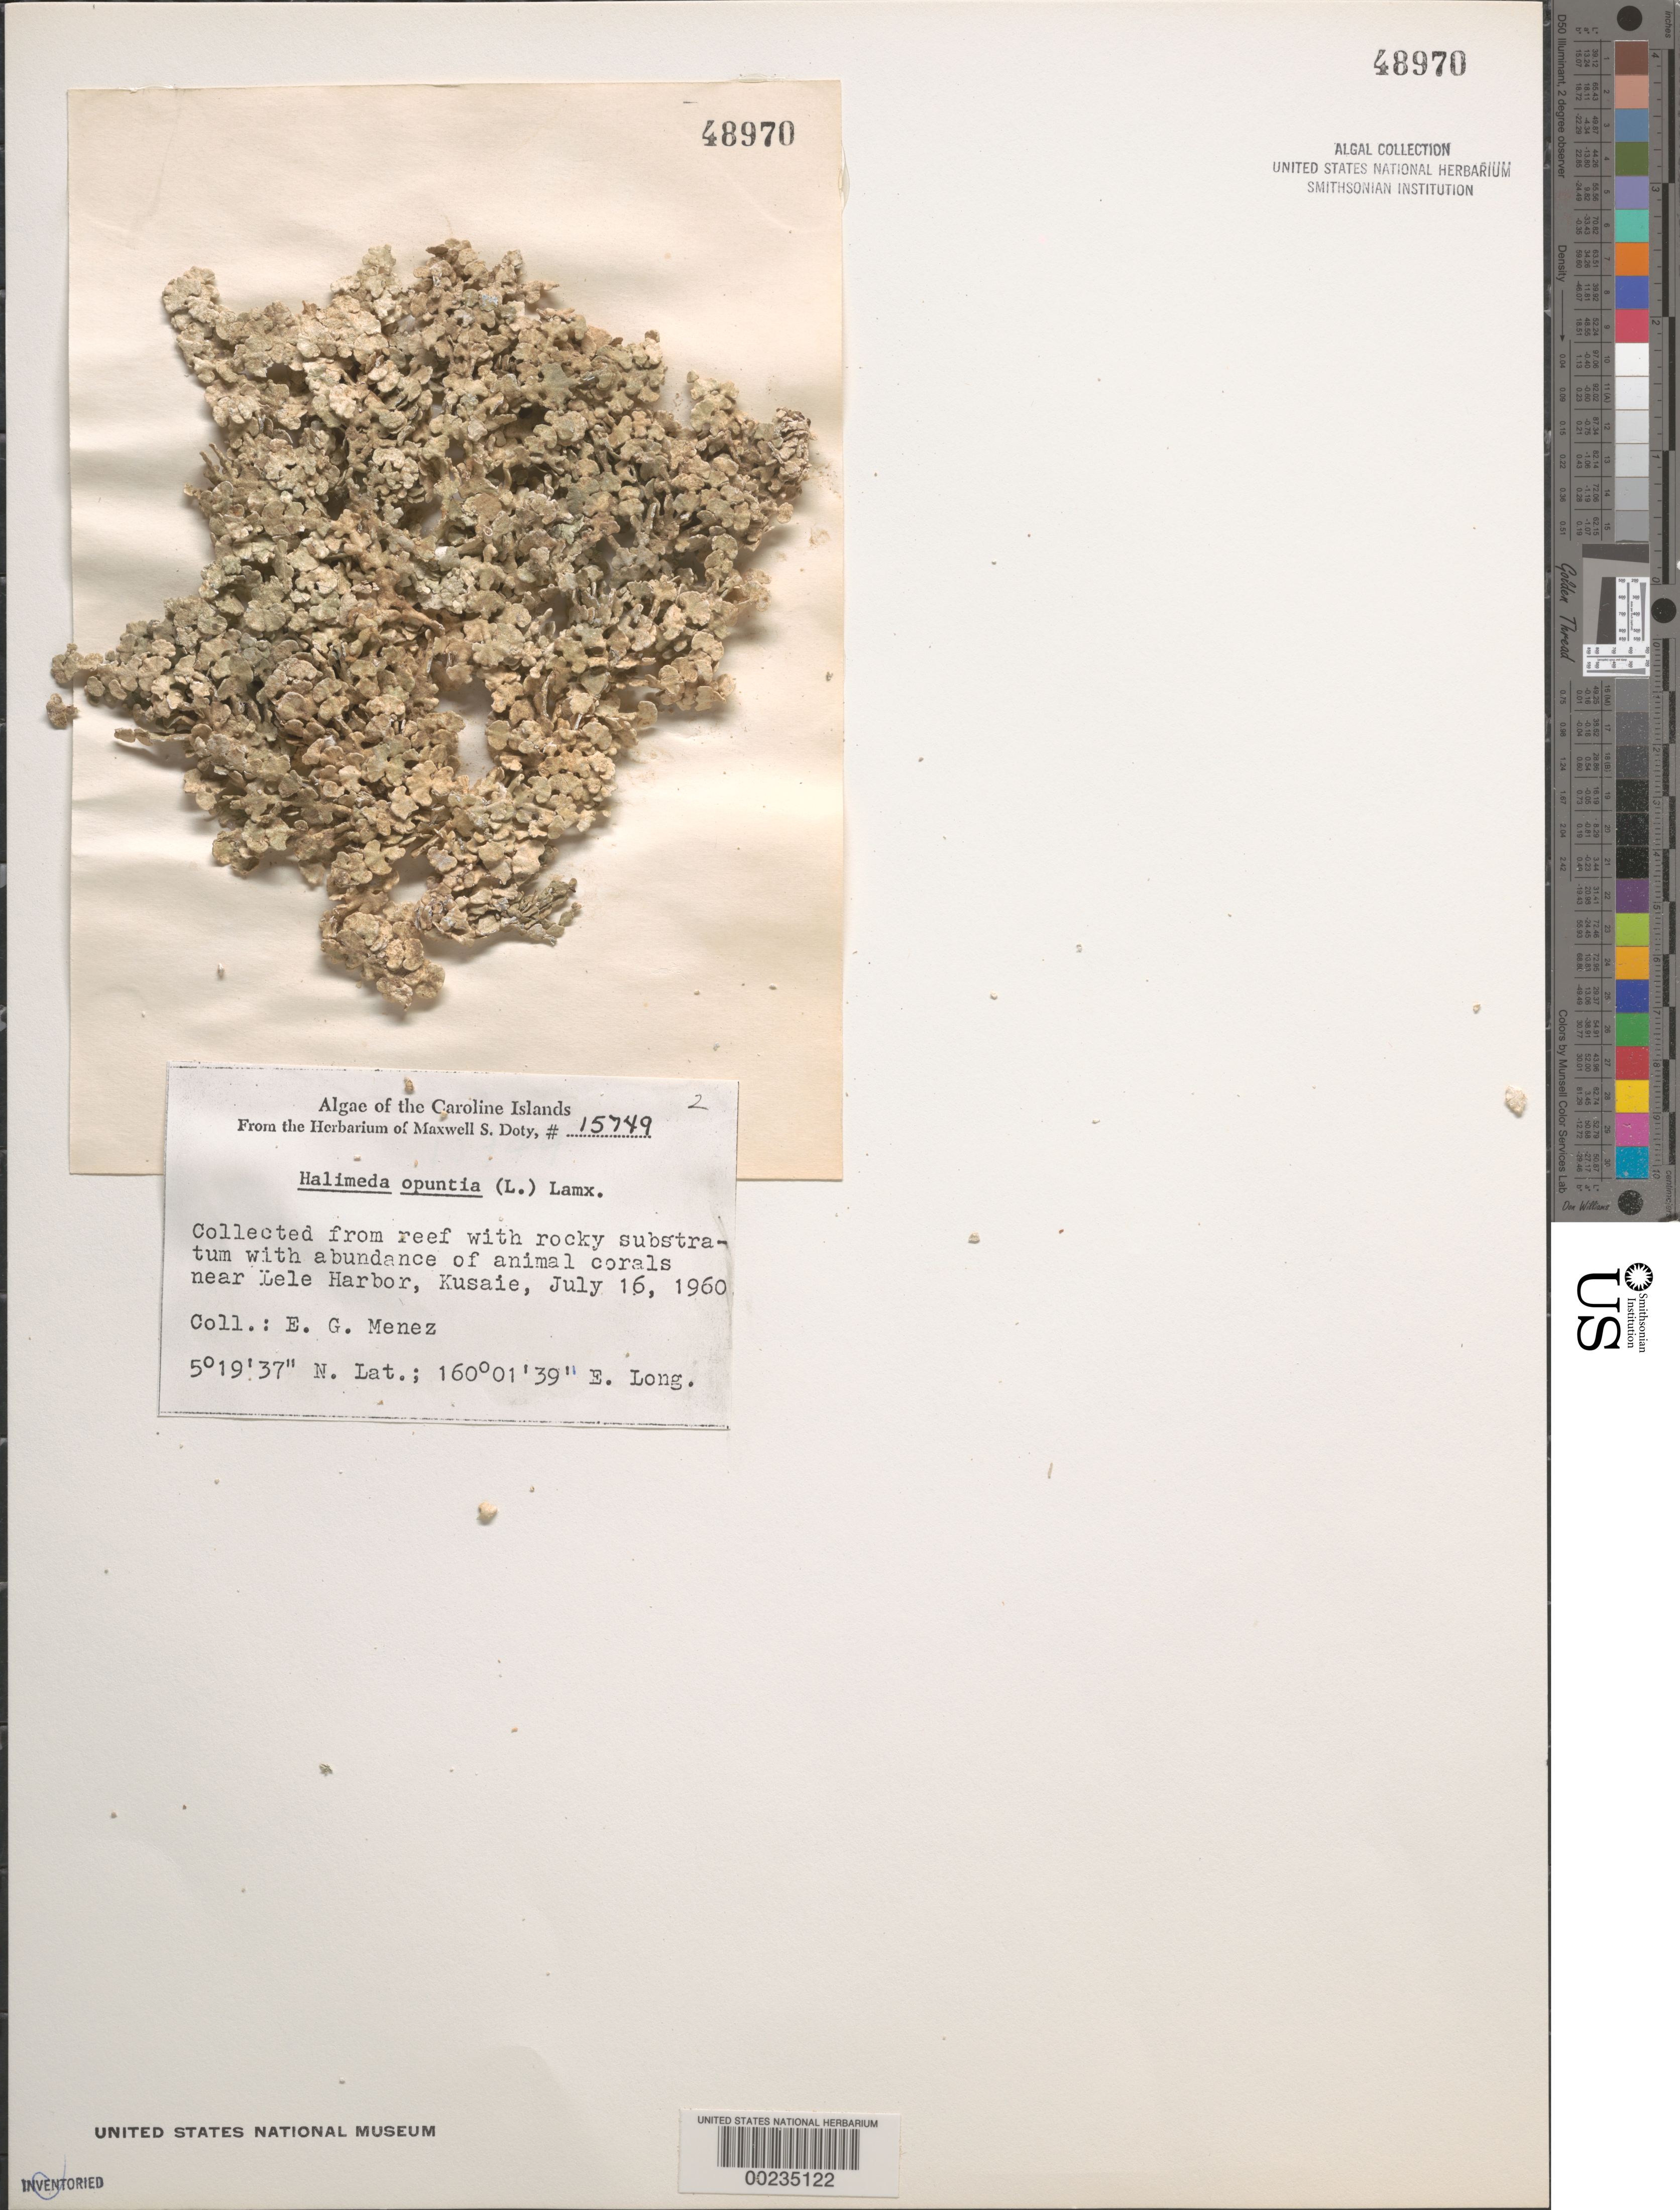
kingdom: Plantae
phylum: Chlorophyta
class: Ulvophyceae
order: Bryopsidales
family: Halimedaceae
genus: Halimeda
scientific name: Halimeda opuntia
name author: (L.) J.V.Lamouroux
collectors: Meñez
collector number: MSD 15749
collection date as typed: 16 Jul 1960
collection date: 1960-07-16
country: Micronesia, Federated States of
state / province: Kosrae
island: Kosrae [Kusaie]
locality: Near Lele Harbor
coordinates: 5 19' 37" N. Lat., 160 01' 39" E. Long.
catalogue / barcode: US 48970